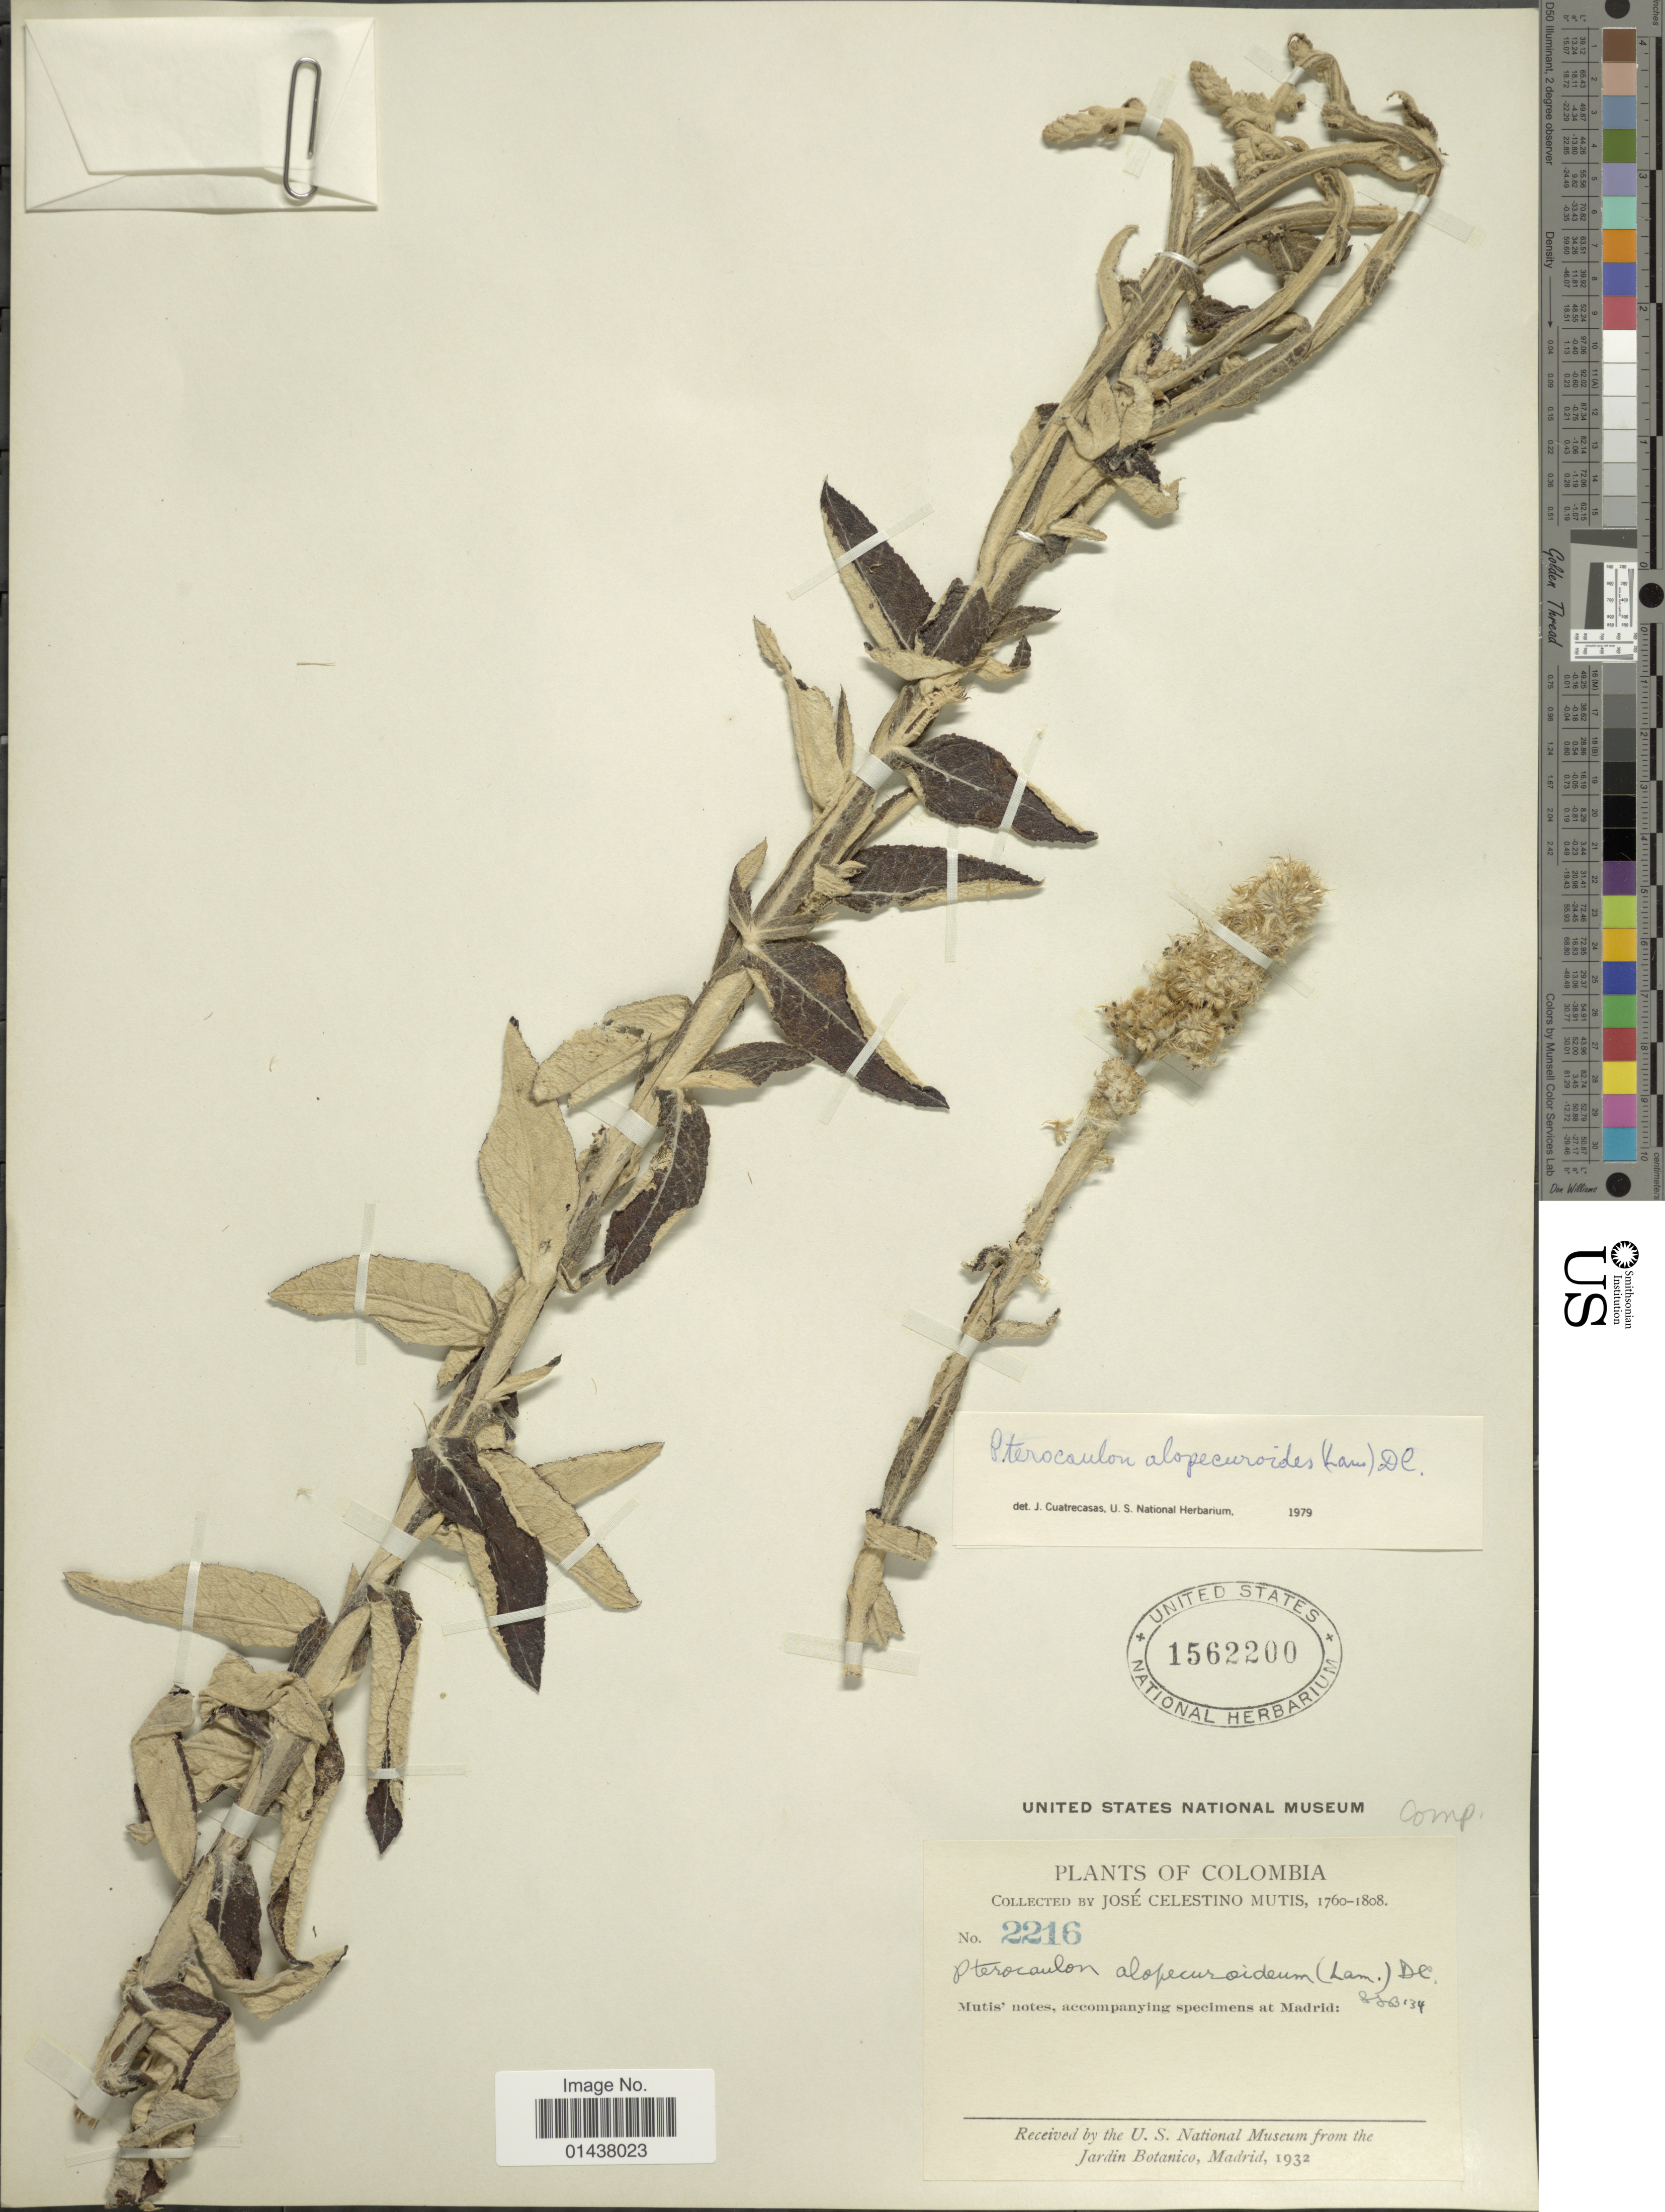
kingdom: Plantae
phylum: Tracheophyta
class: Magnoliopsida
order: Asterales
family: Asteraceae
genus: Pterocaulon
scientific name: Pterocaulon alopecuroides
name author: (Lam.) DC.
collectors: J. C. B. Mutis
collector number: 2216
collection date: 1760/1808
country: Colombia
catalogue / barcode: US 1562200